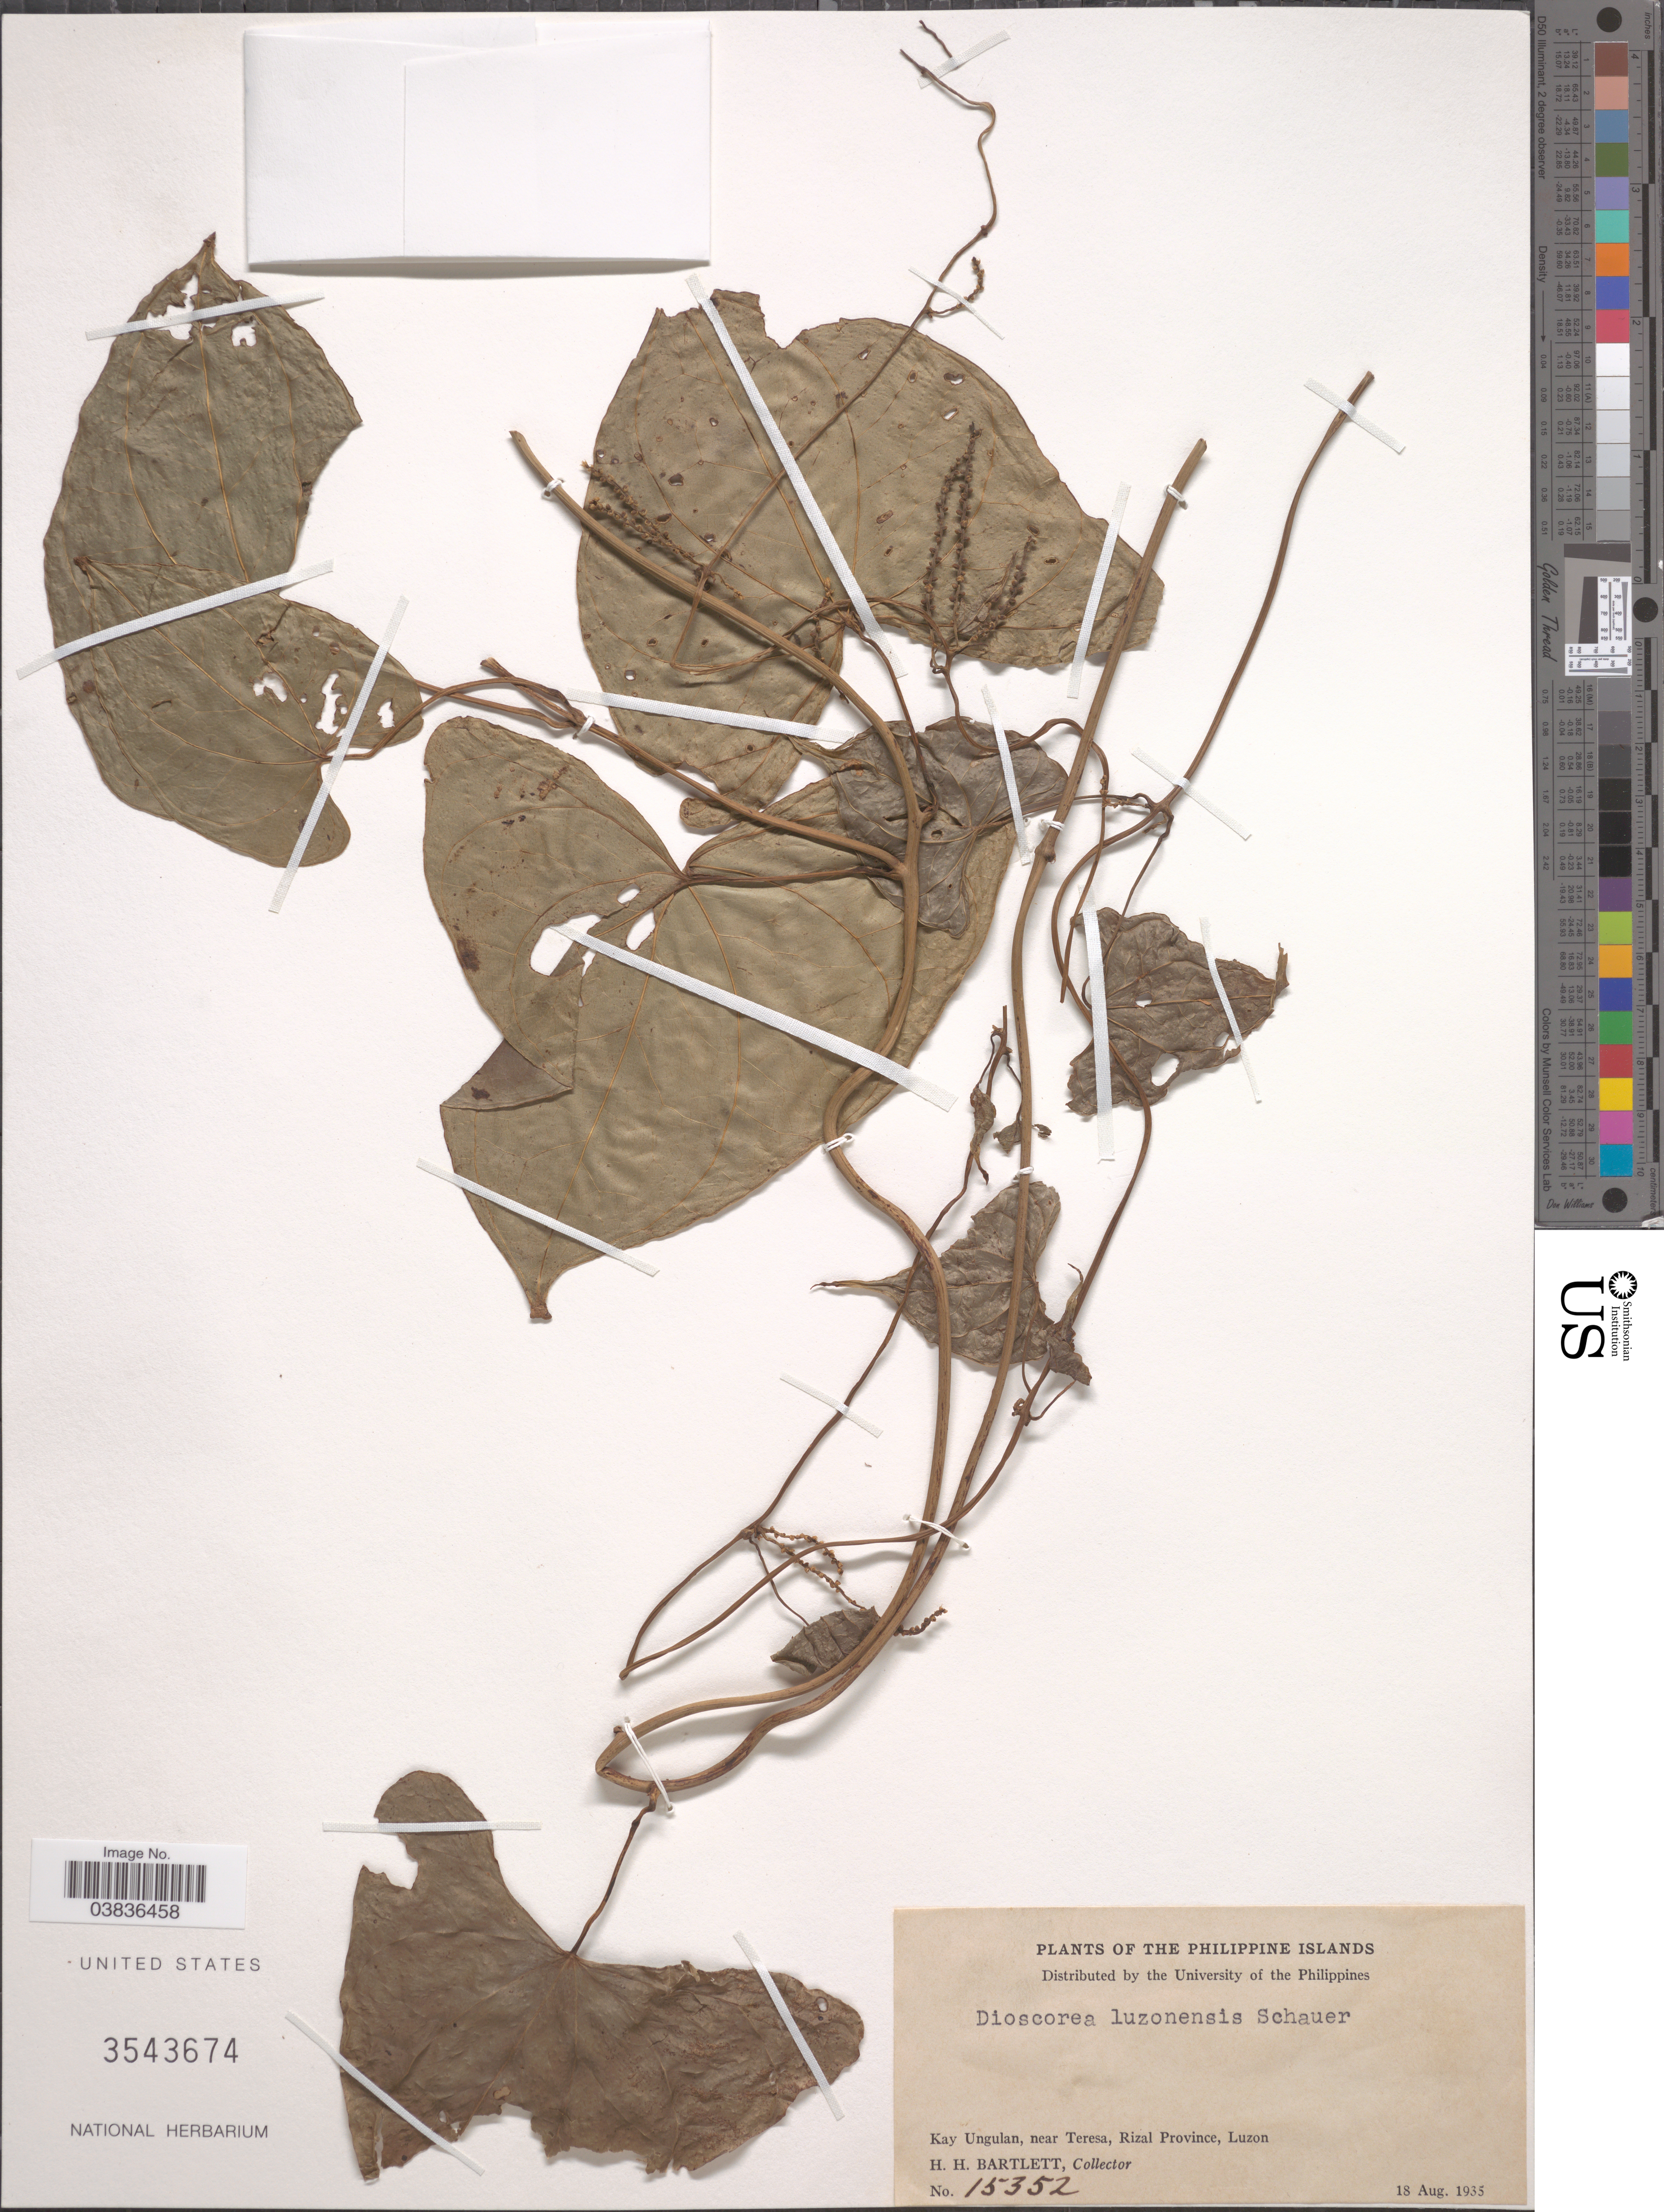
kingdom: Plantae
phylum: Tracheophyta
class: Liliopsida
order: Dioscoreales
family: Dioscoreaceae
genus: Dioscorea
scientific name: Dioscorea luzonensis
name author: Schauer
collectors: H. H. Bartlett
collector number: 15352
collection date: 1935-08-18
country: Philippines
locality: Philippine Islands. Kay Ungulan, near Teresa, Rizal Province, Luzon.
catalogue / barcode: US 3543674